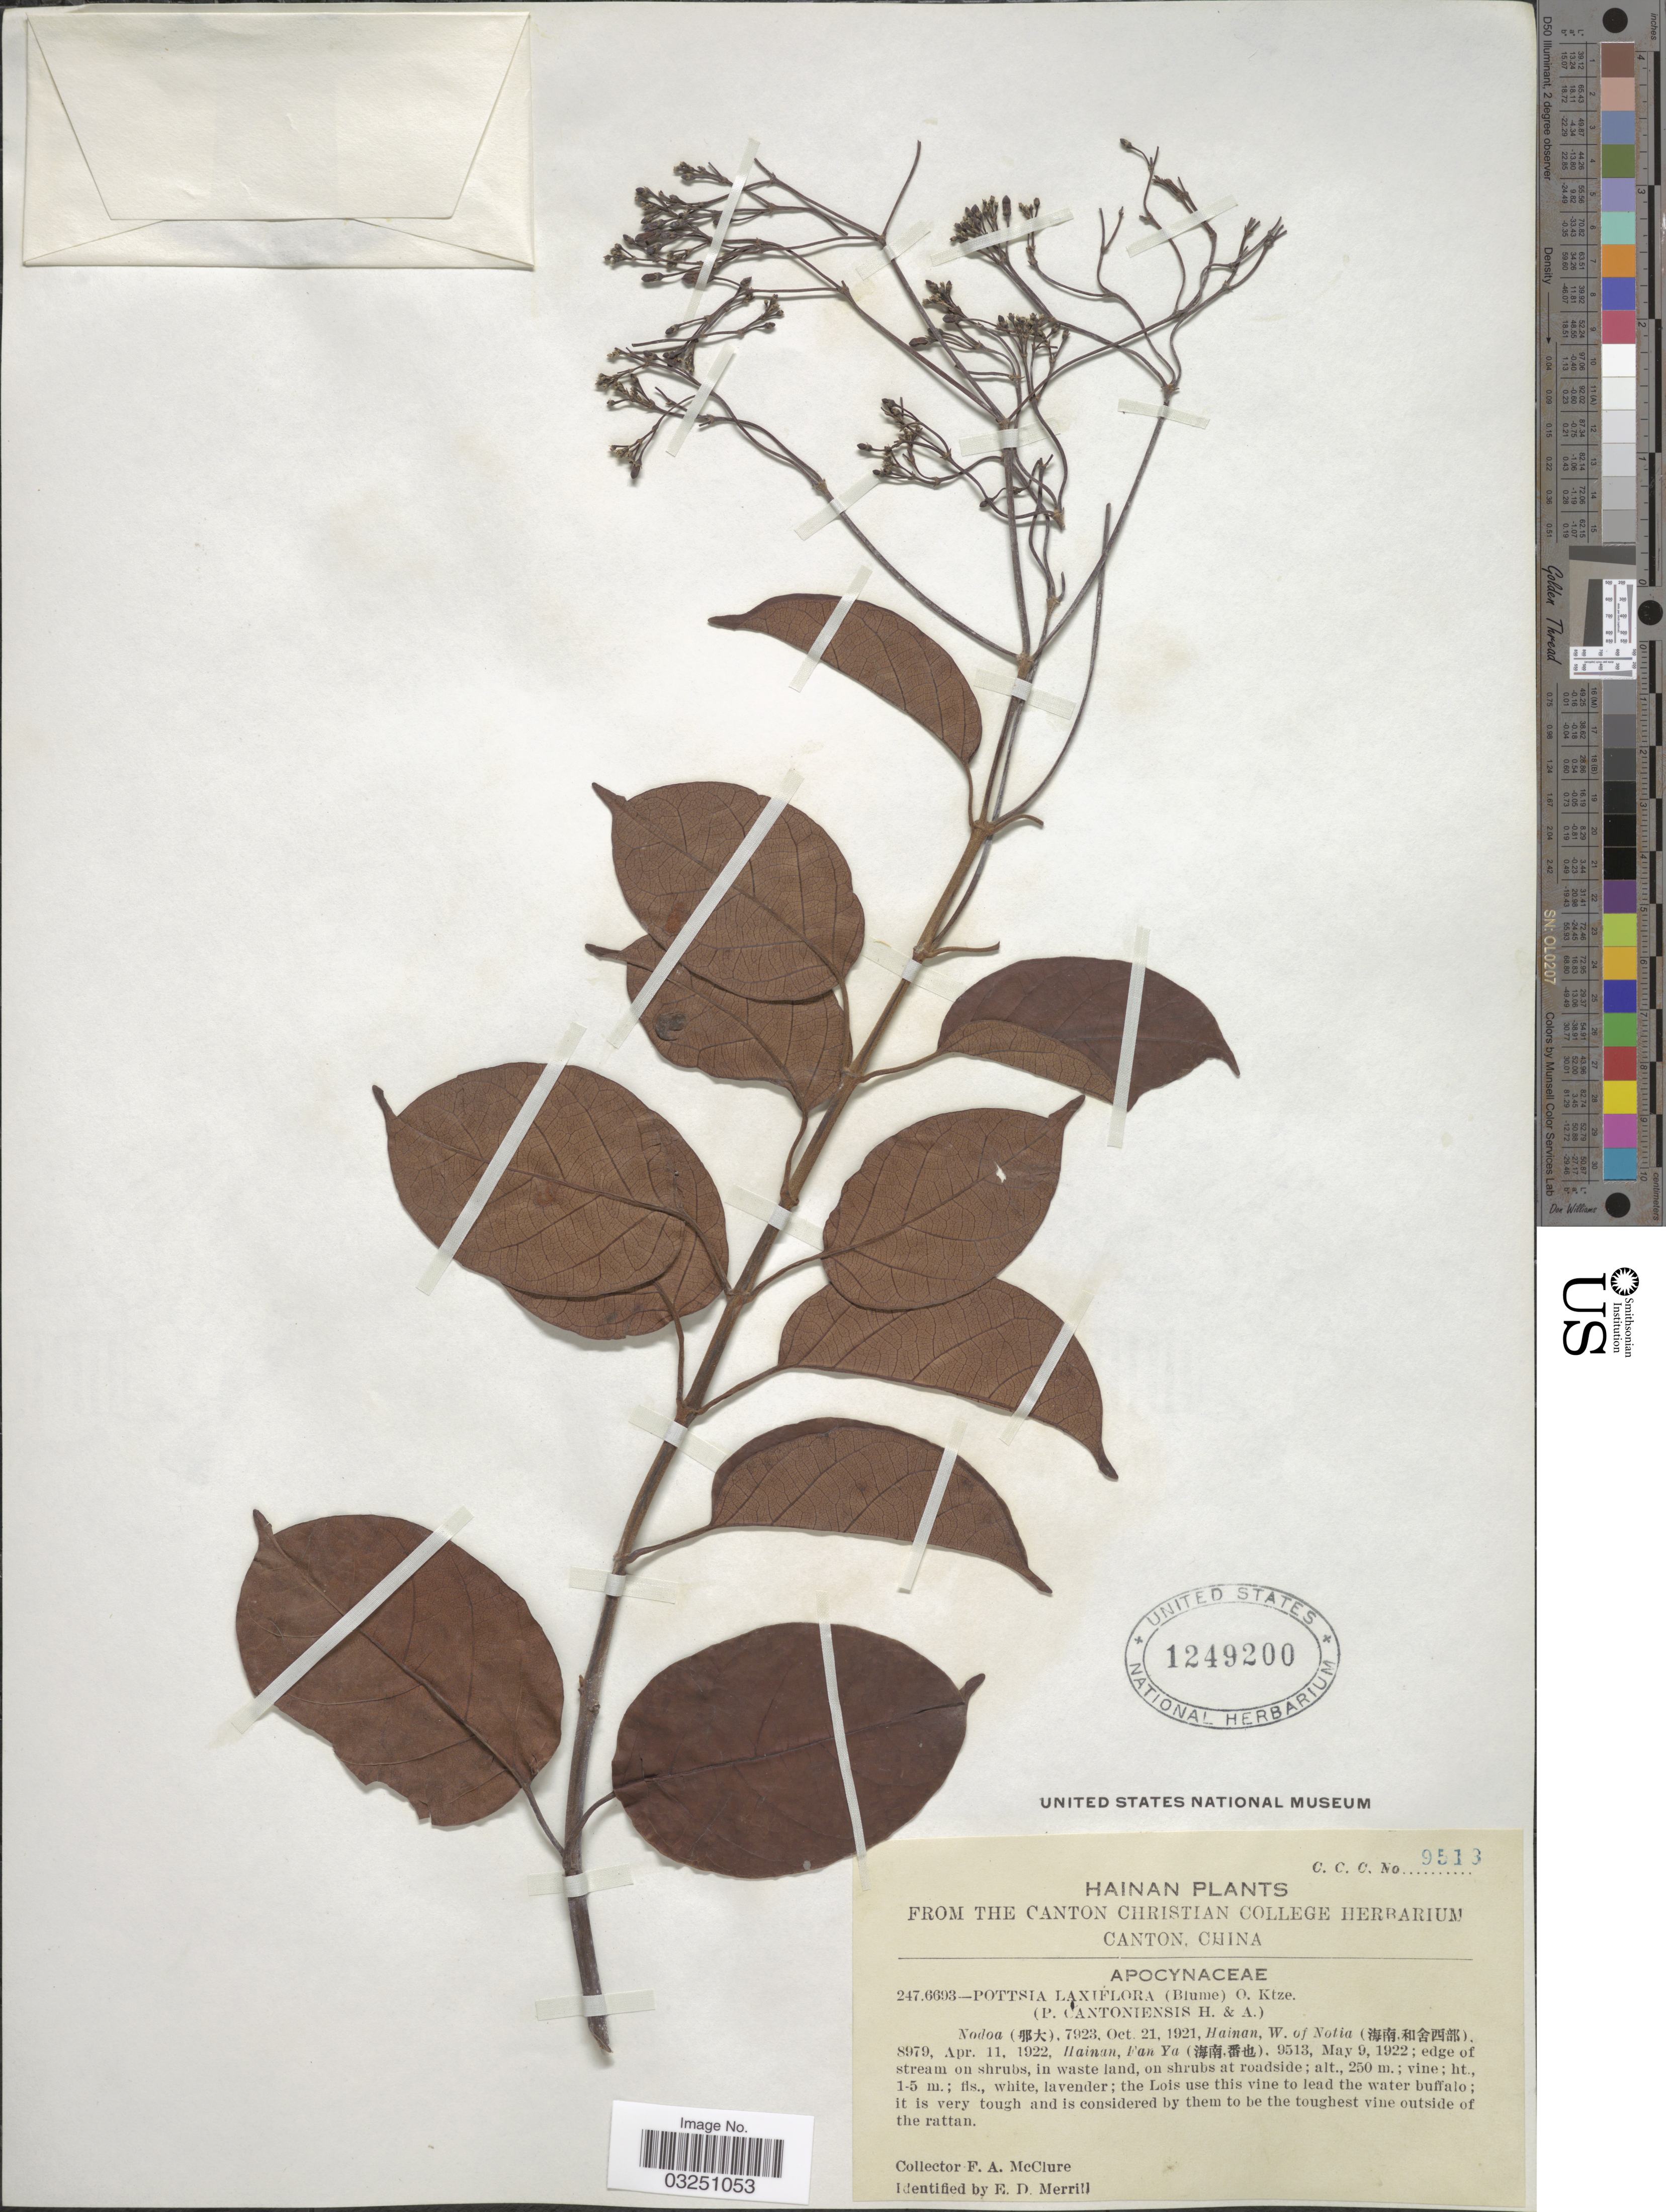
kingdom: Plantae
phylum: Tracheophyta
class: Magnoliopsida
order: Gentianales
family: Apocynaceae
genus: Pottsia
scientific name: Pottsia laxiflora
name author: (Blume) Kuntze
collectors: F. A. McClure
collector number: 9513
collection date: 1922-05-09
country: China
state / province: Hainan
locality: Hainan, Fan Ya (X).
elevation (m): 250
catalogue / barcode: US 1249200